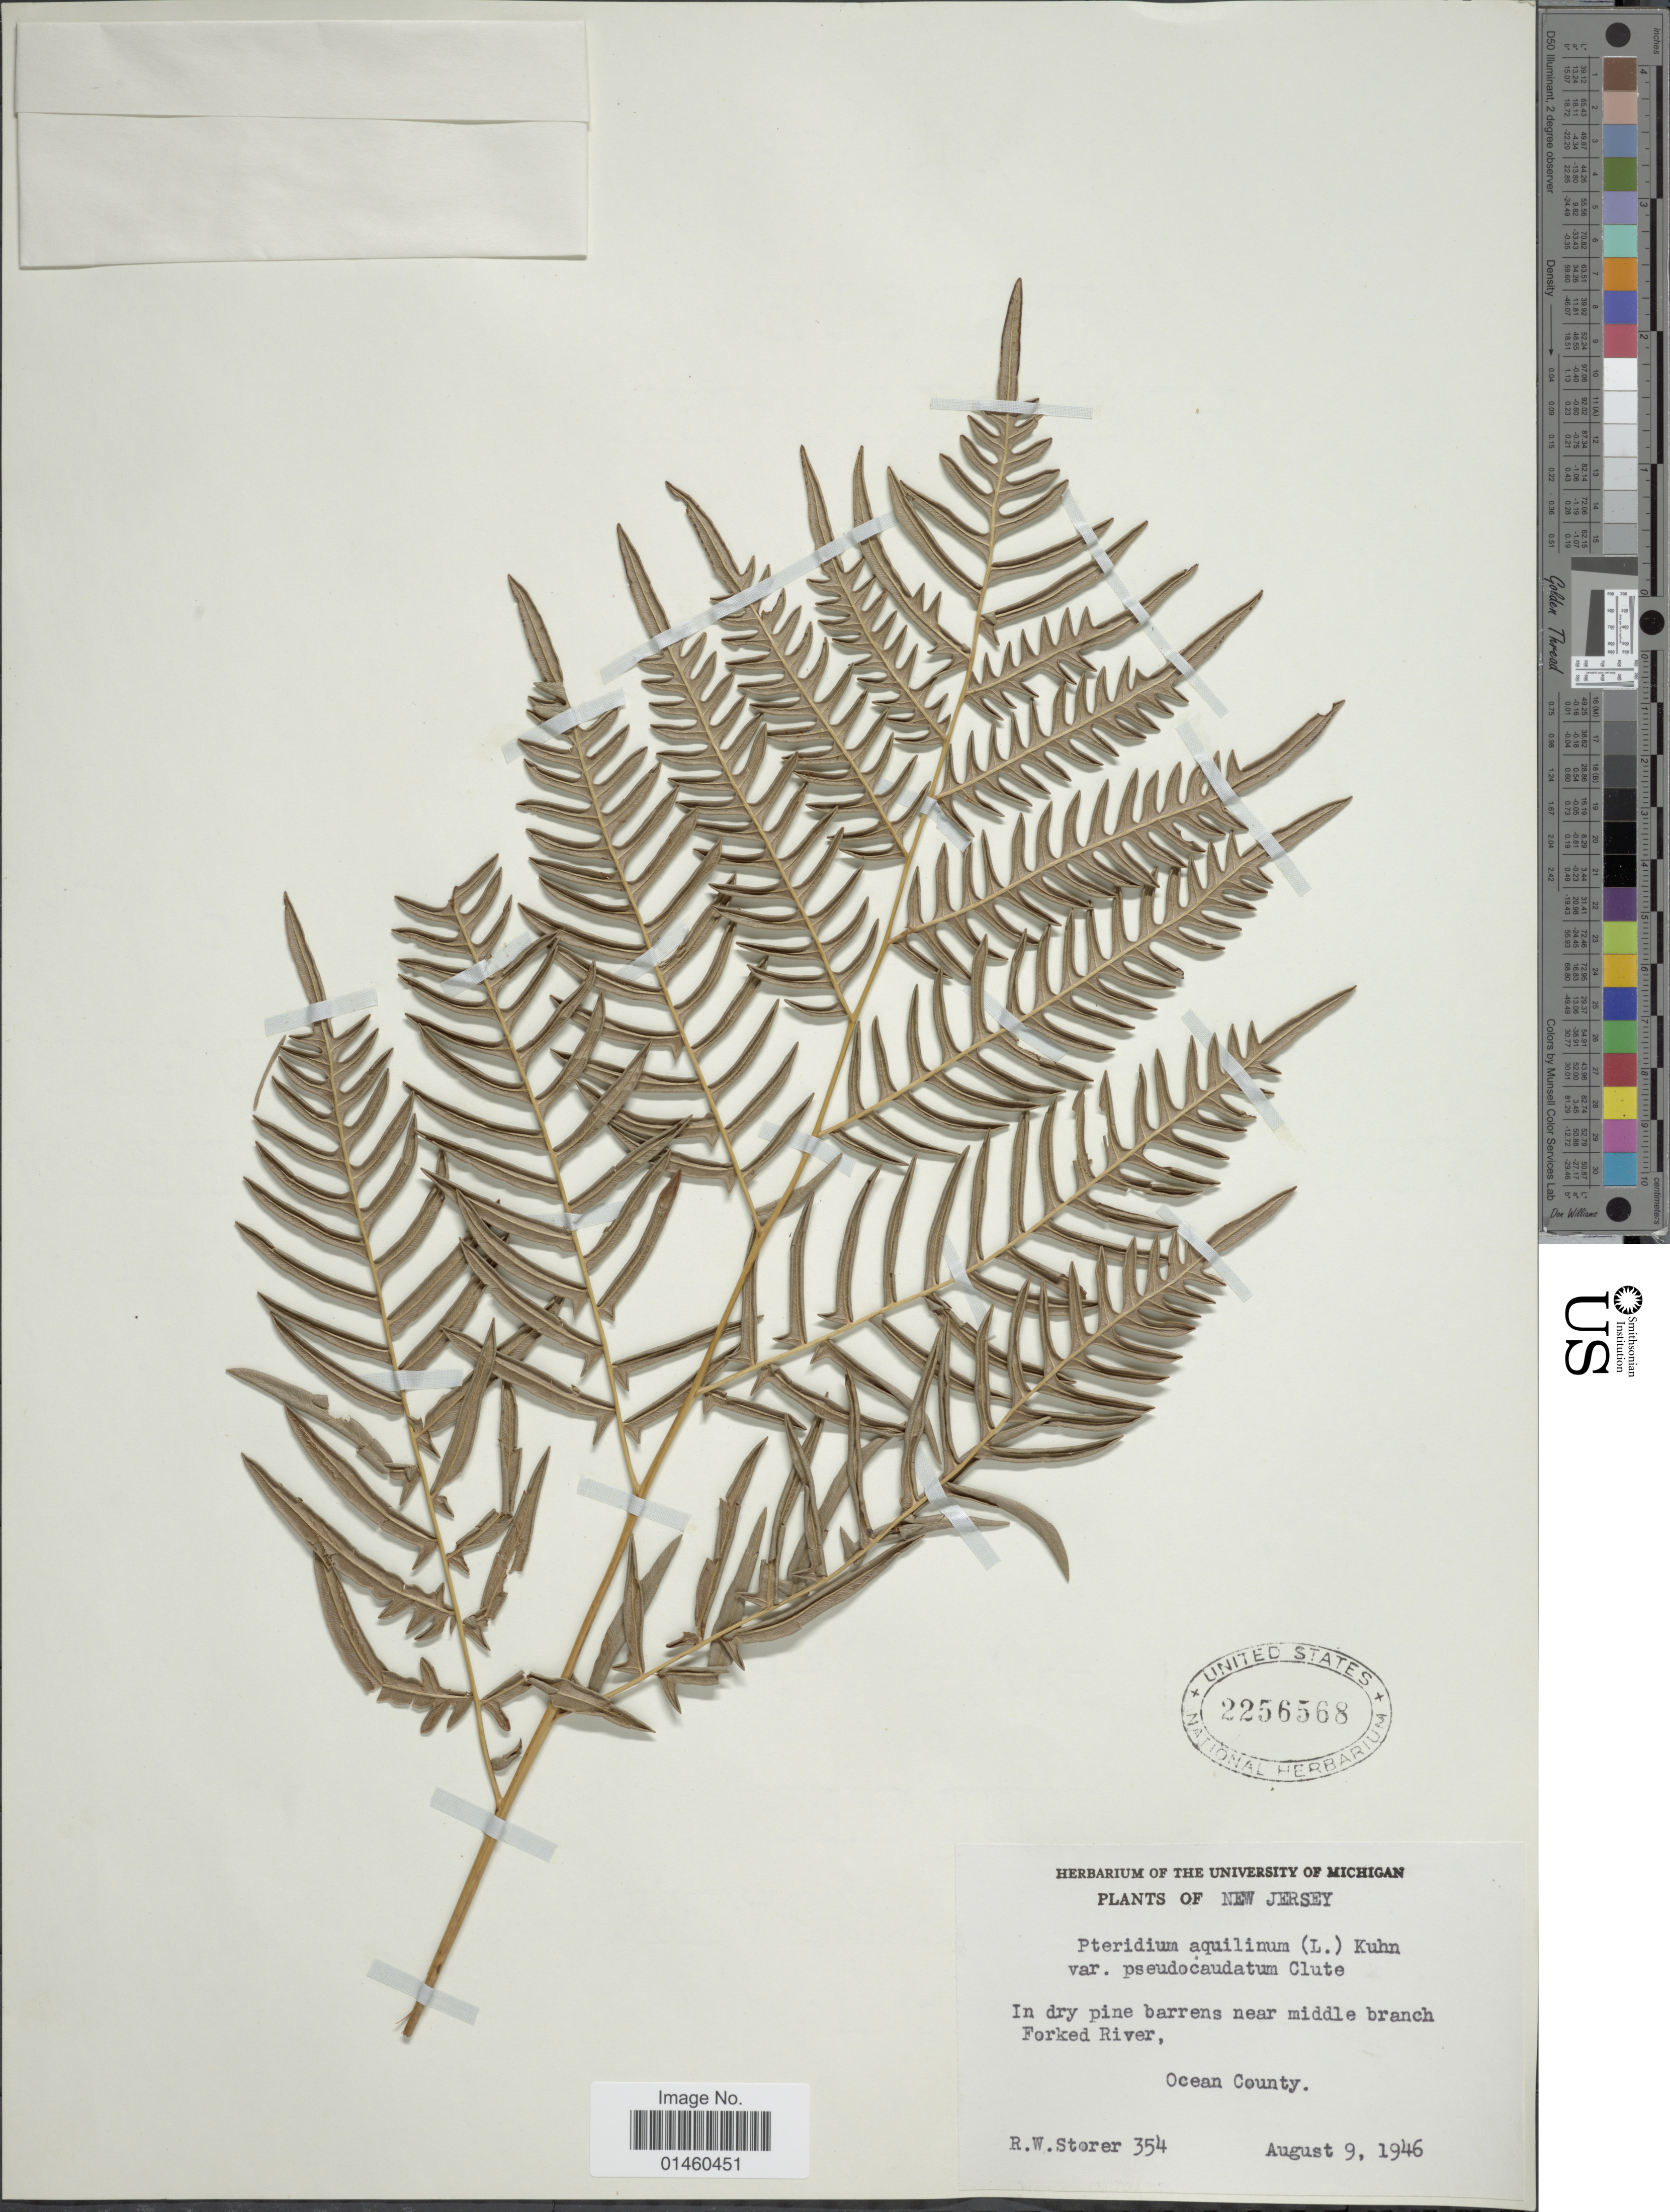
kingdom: Plantae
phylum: Tracheophyta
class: Polypodiopsida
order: Polypodiales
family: Dennstaedtiaceae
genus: Pteridium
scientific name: Pteridium aquilinum var. pseudocaudatum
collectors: R. Storer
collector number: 354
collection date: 1946-08-09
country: United States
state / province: New Jersey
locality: In dry pine barrens near middle branch Forked River, Ocean County.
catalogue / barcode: US 2256568